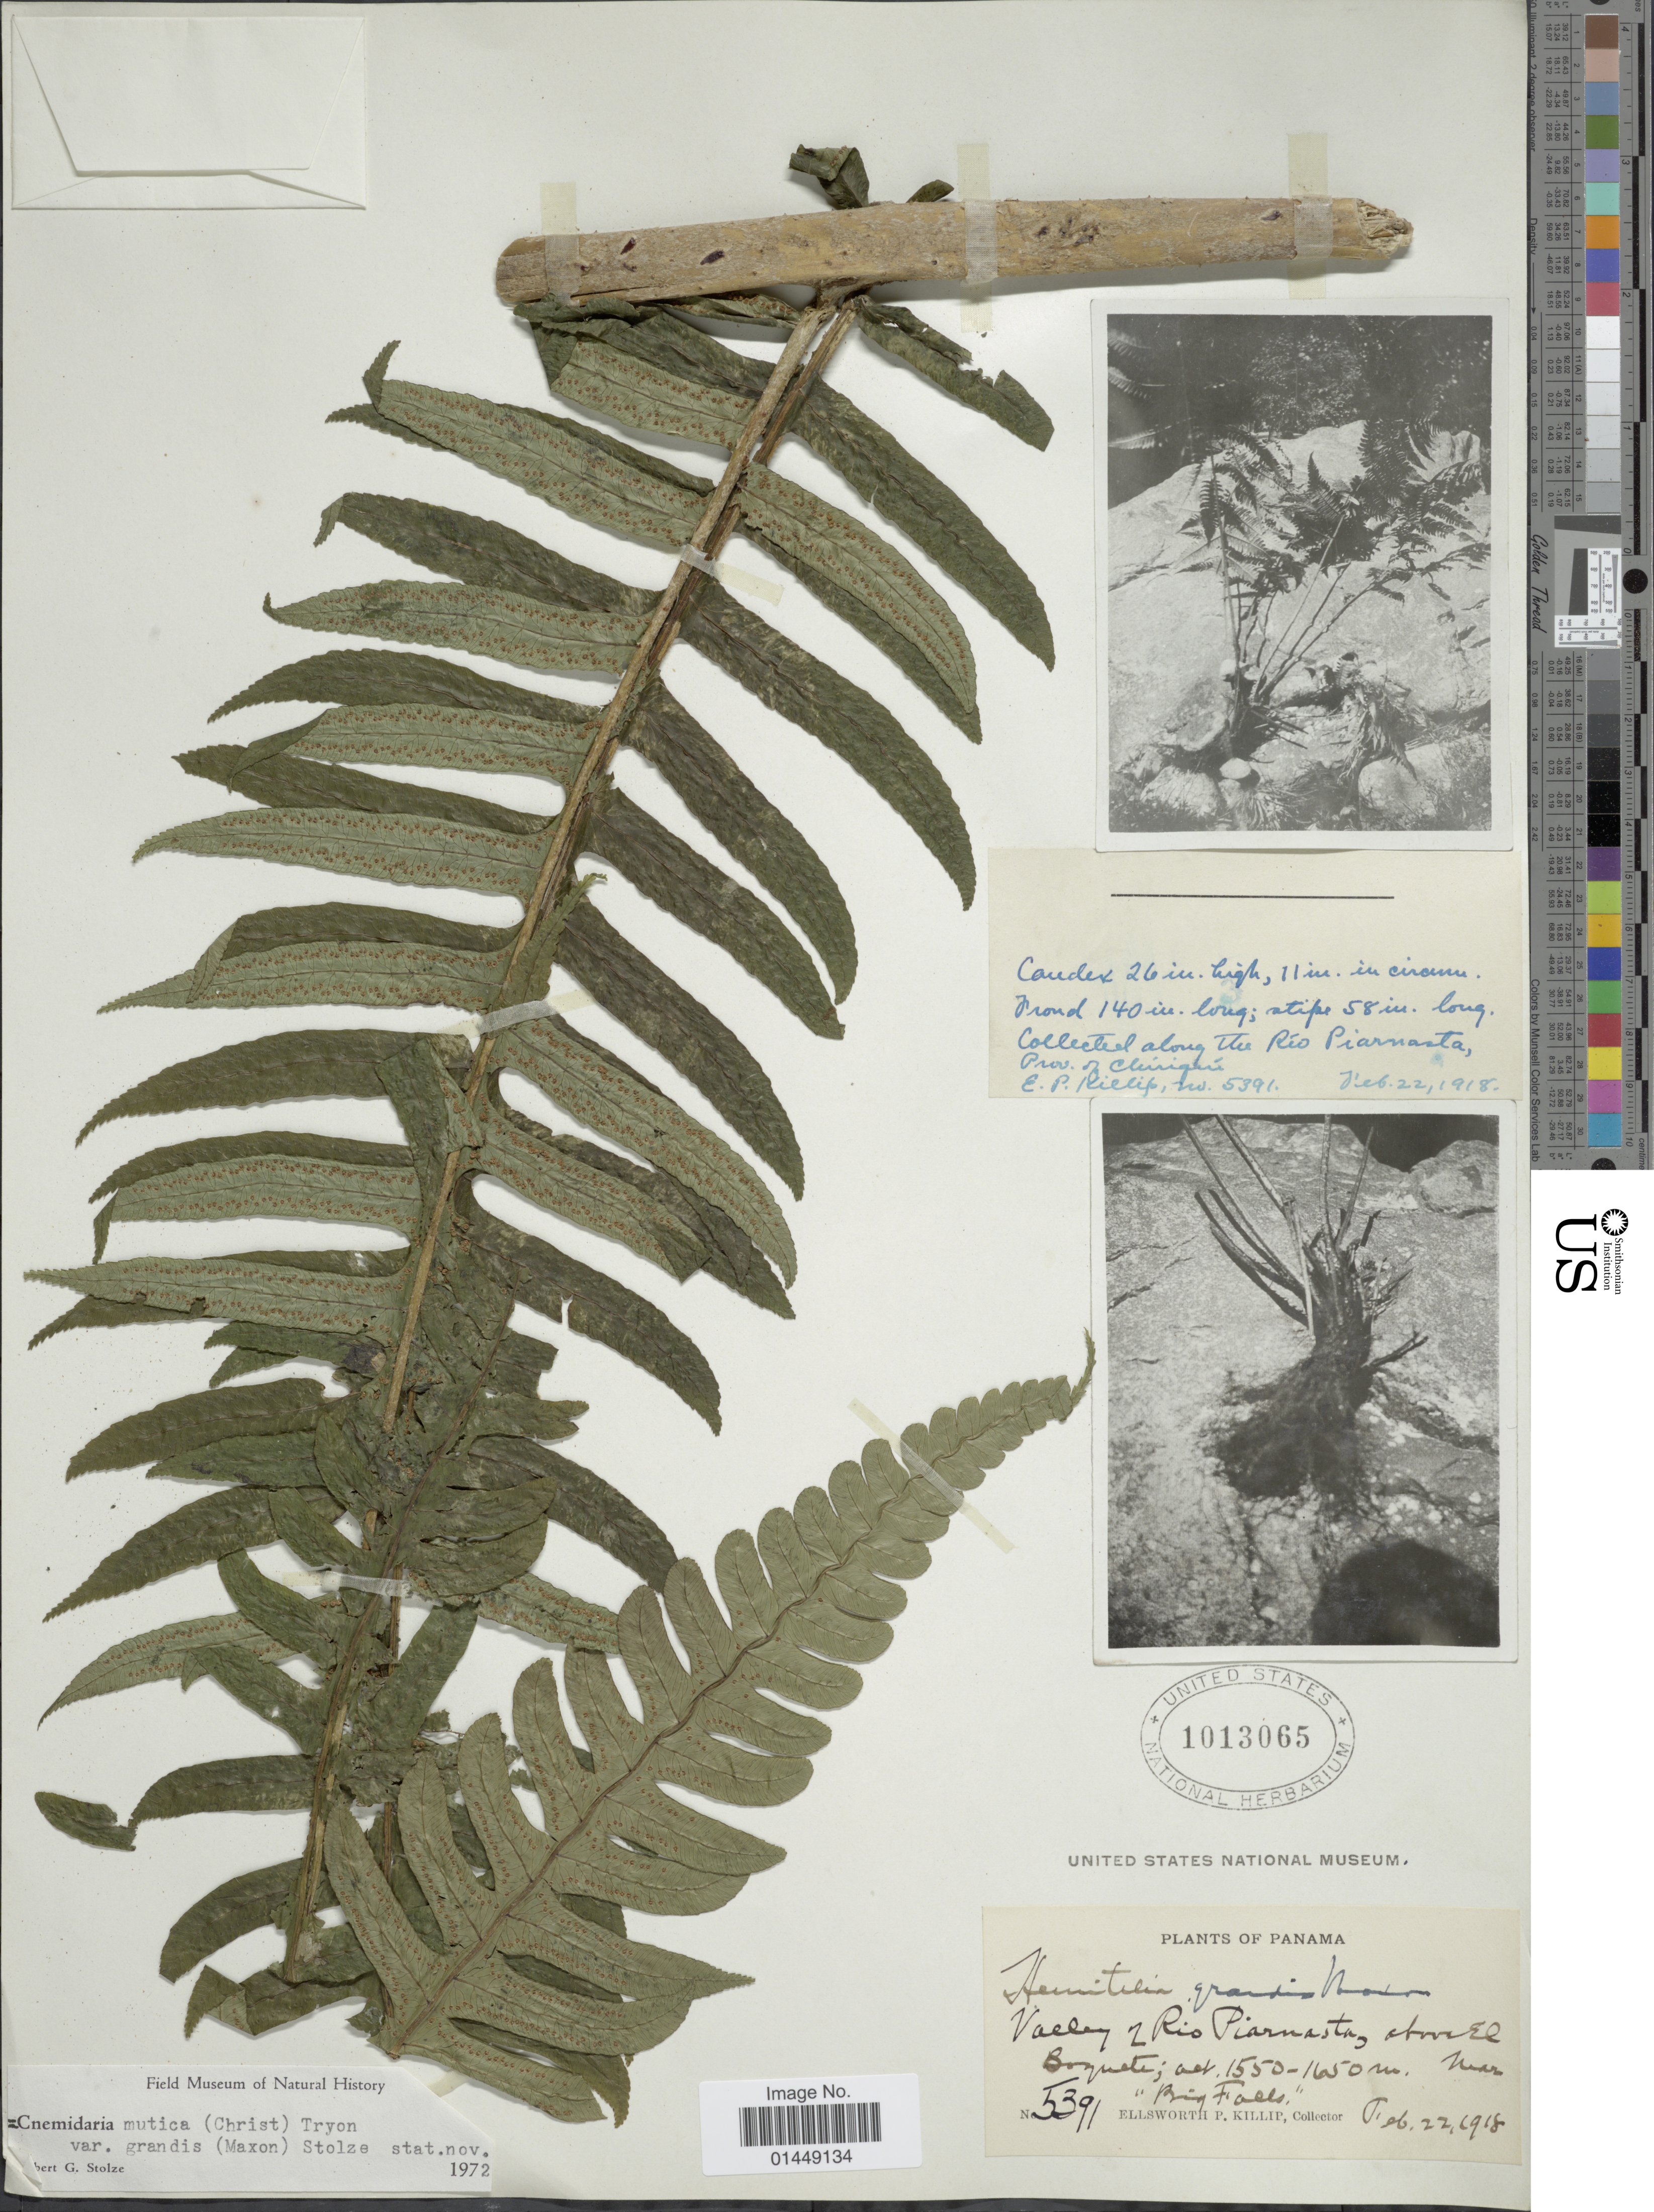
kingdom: Plantae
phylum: Tracheophyta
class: Polypodiopsida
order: Cyatheales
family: Cyatheaceae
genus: Cyathea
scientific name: Cyathea mutica var. grandis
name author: (Maxon) Lehnert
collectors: E. P. Killip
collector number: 5391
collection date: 1918-02-22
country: Panama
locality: Valley of Rio Piarnasta, above El Boquete. Near Big Falls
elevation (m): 1550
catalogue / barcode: US 1013065